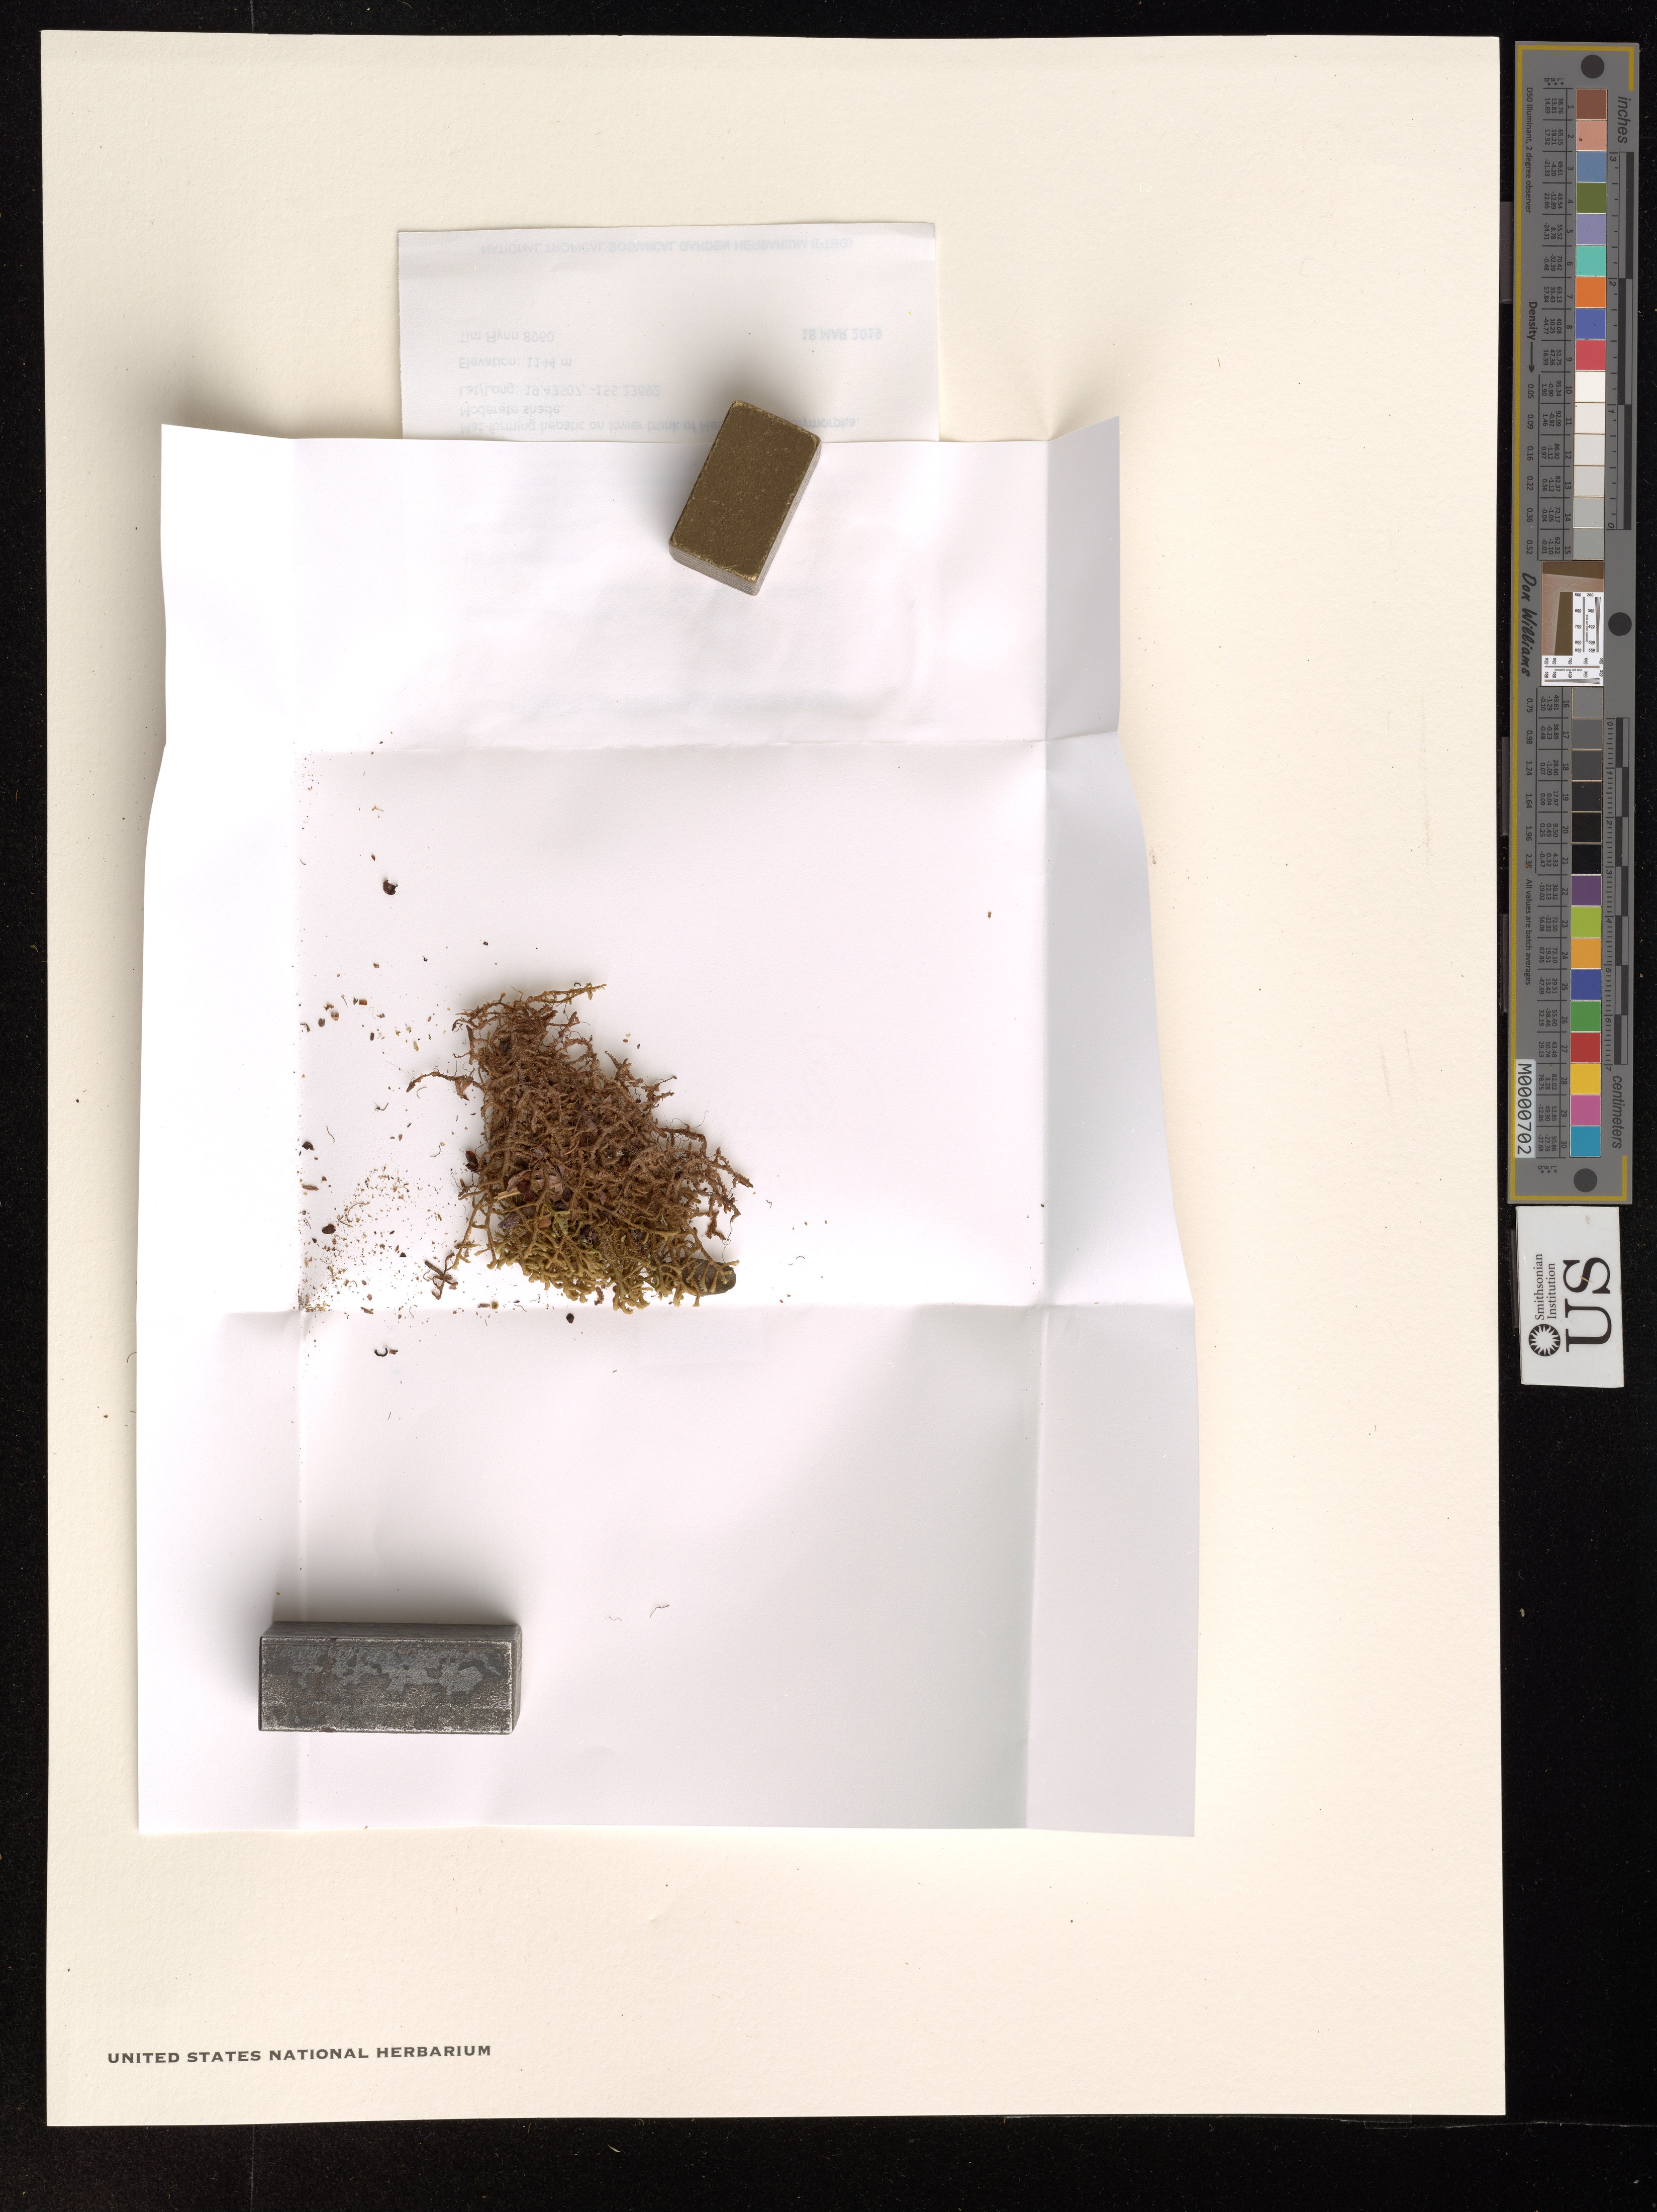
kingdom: Plantae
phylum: Marchantiophyta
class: Jungermanniopsida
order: Jungermanniales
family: Lepidoziaceae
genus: Bazzania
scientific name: Bazzania cordistipula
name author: Trevis.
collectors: T. Flynn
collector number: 8960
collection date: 2019-03-18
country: United States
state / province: Hawaii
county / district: Hawaii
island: Hawaii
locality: Puna District. Volcano Village. Residence at 19-4196 "C" Road/Likolehua Road.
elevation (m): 1144